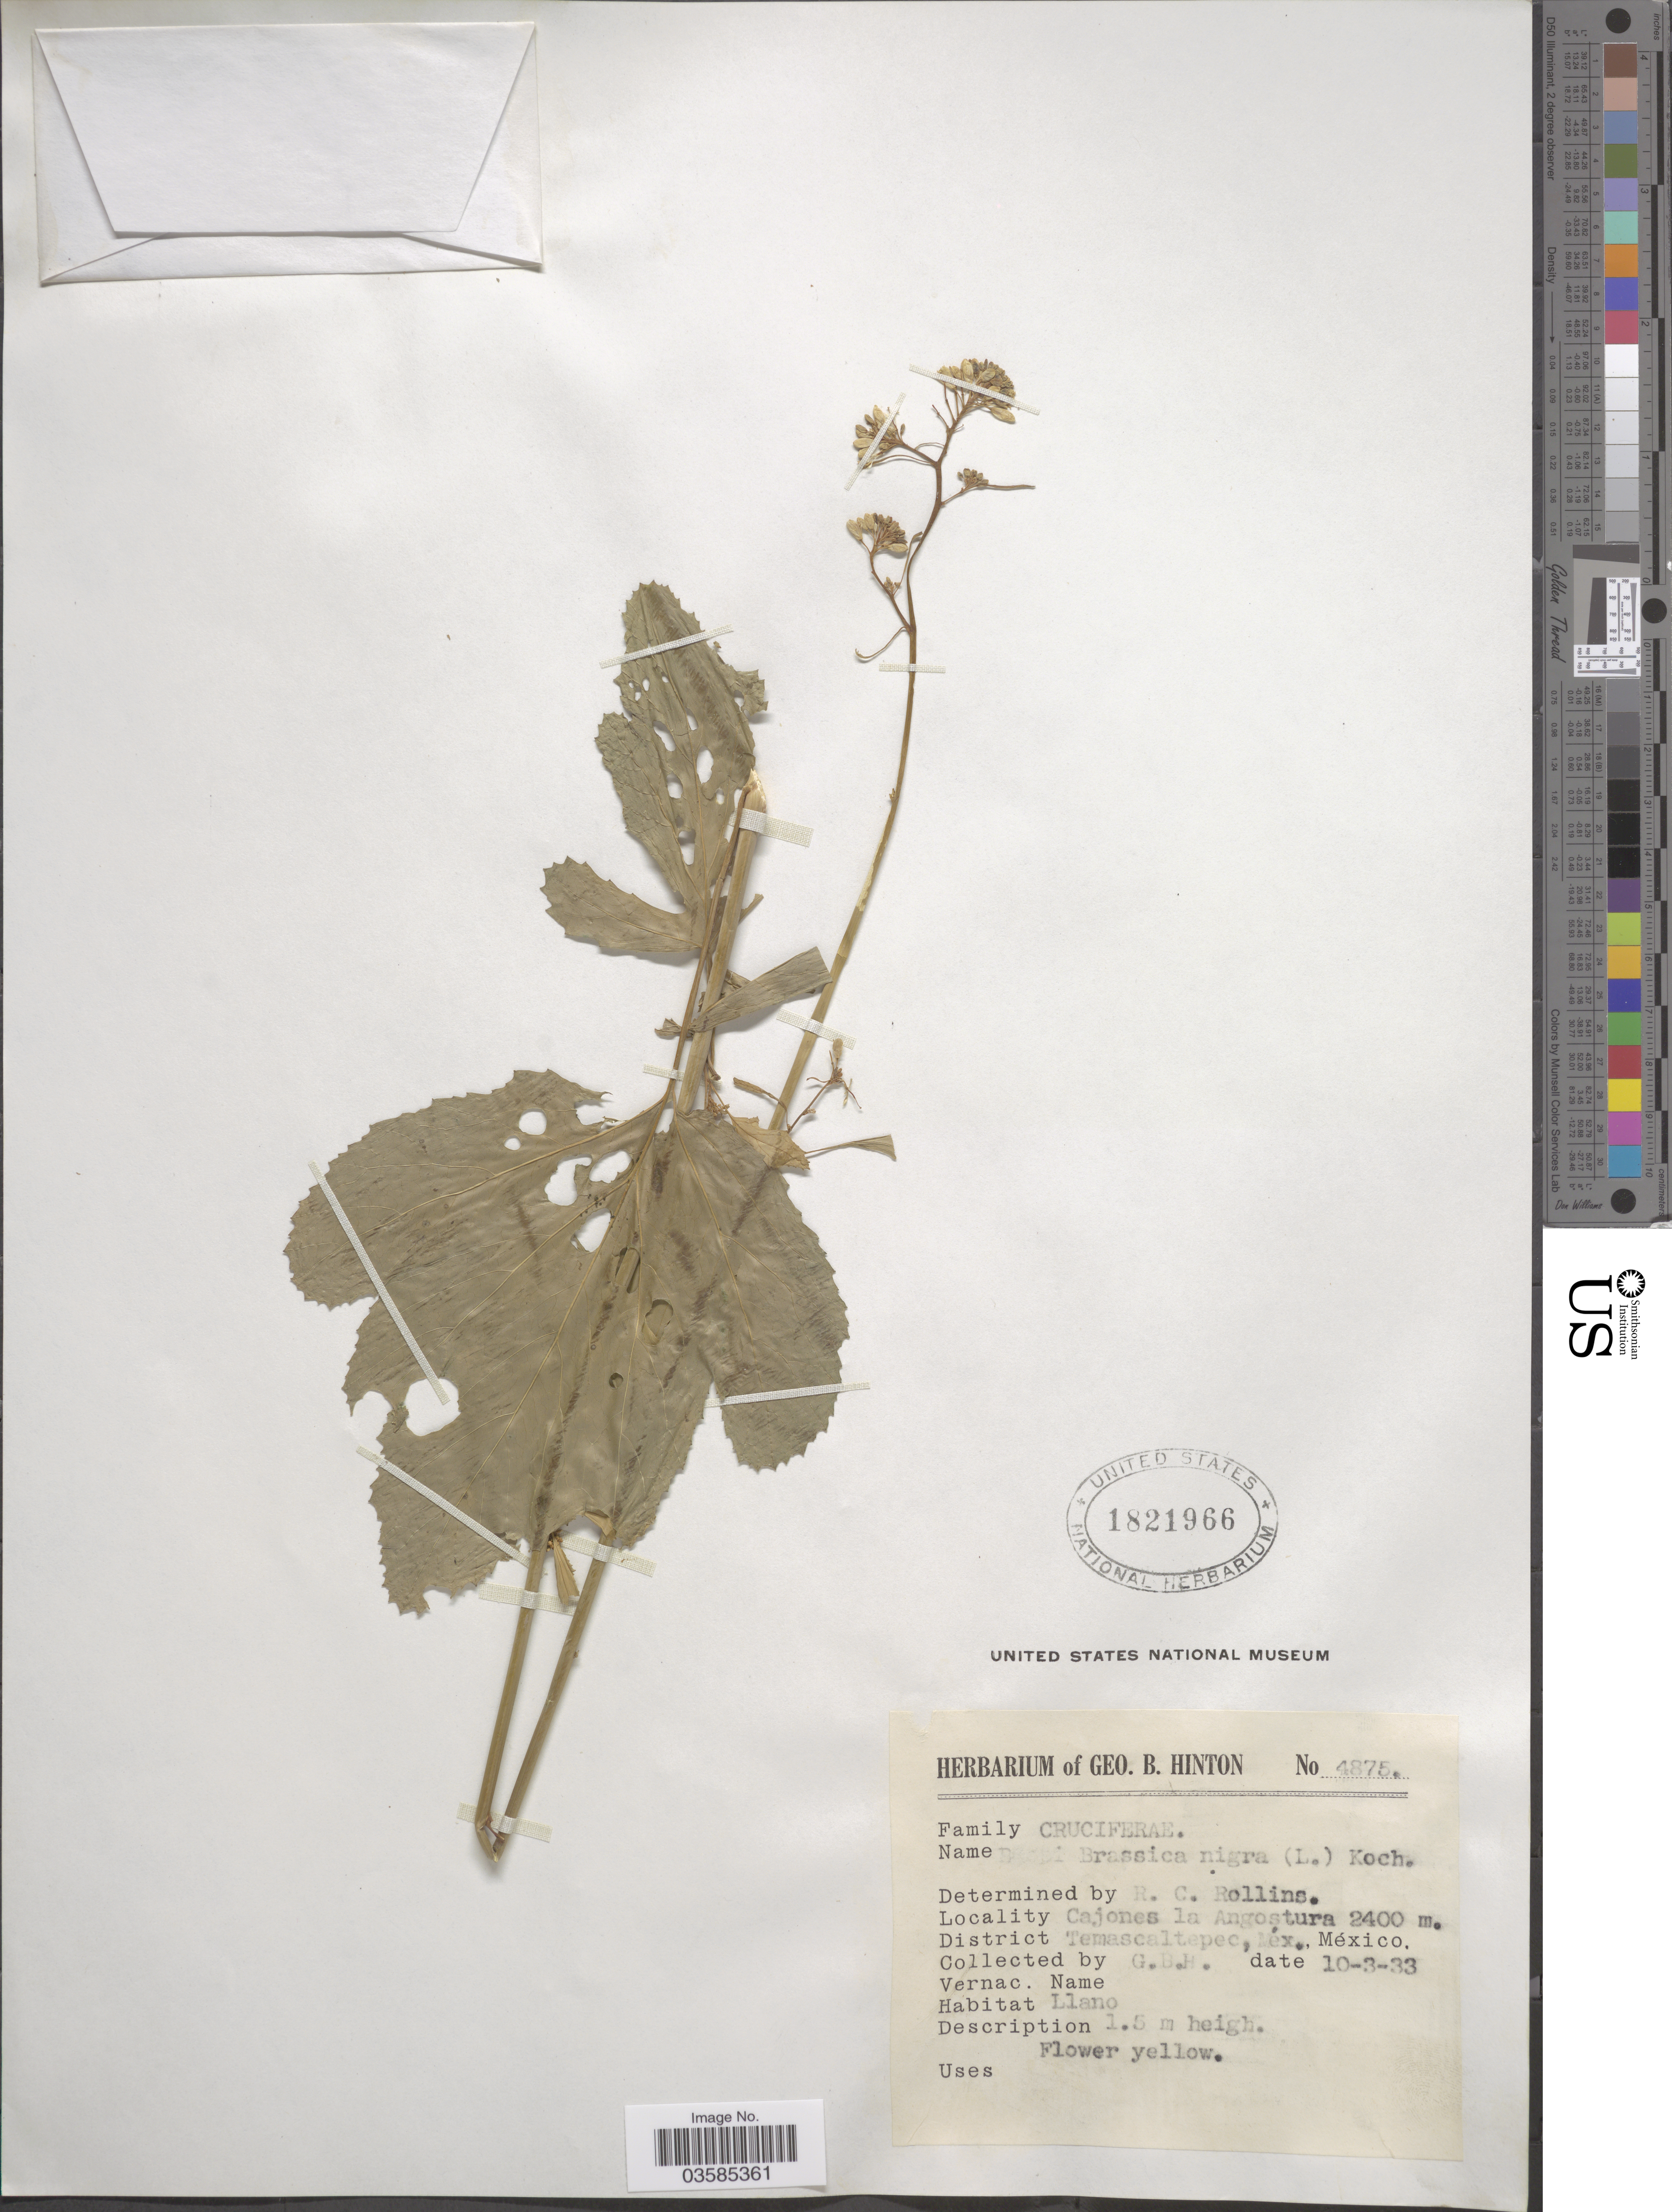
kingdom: Plantae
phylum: Tracheophyta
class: Magnoliopsida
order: Brassicales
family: Brassicaceae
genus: Brassica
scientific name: Brassica nigra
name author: (L.) W.D.J. Koch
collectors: G. B. Hinton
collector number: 4875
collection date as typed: Transcribed d/m/y: 10/3/33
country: Mexico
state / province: México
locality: Cajones la Angostura. District Temascaltepec.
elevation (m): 2400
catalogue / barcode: US 1821966